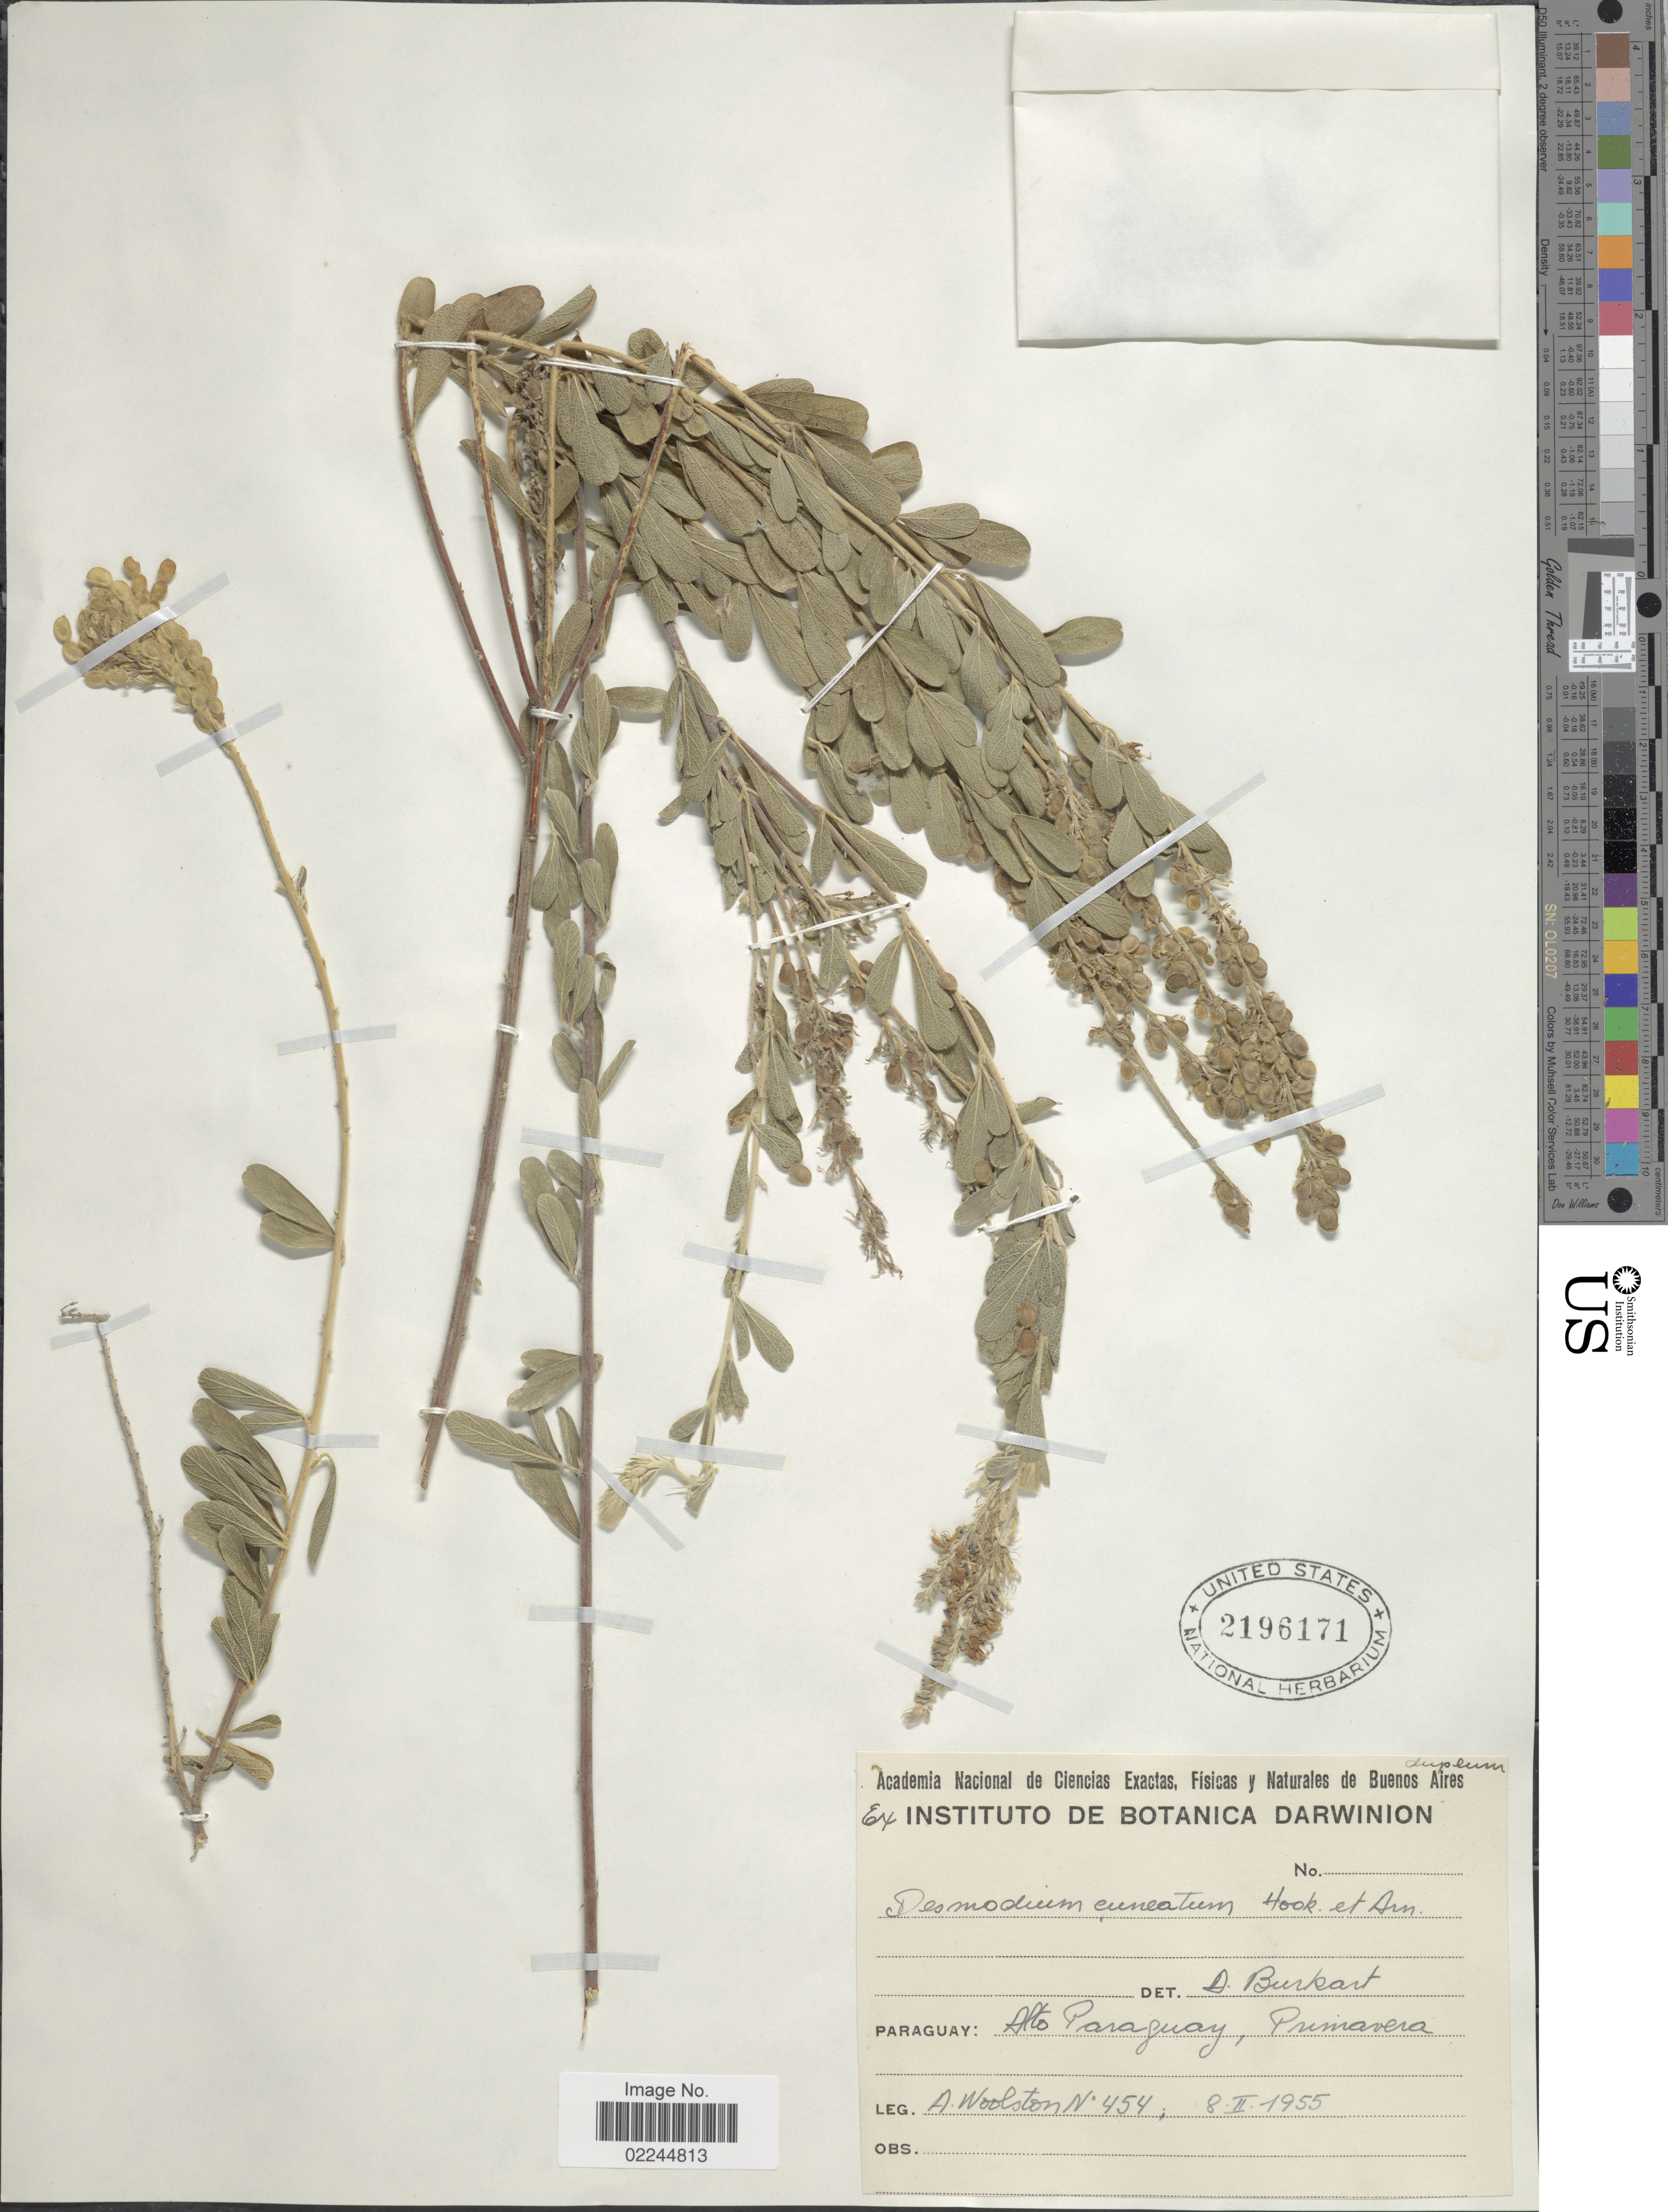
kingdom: Plantae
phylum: Tracheophyta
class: Magnoliopsida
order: Fabales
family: Fabaceae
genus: Desmodium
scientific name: Desmodium cuneatum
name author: Hook. & Arn.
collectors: A. Woolston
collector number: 454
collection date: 1955-02-08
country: Paraguay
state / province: Alto Paraguay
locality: Primavera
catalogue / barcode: US 2196171